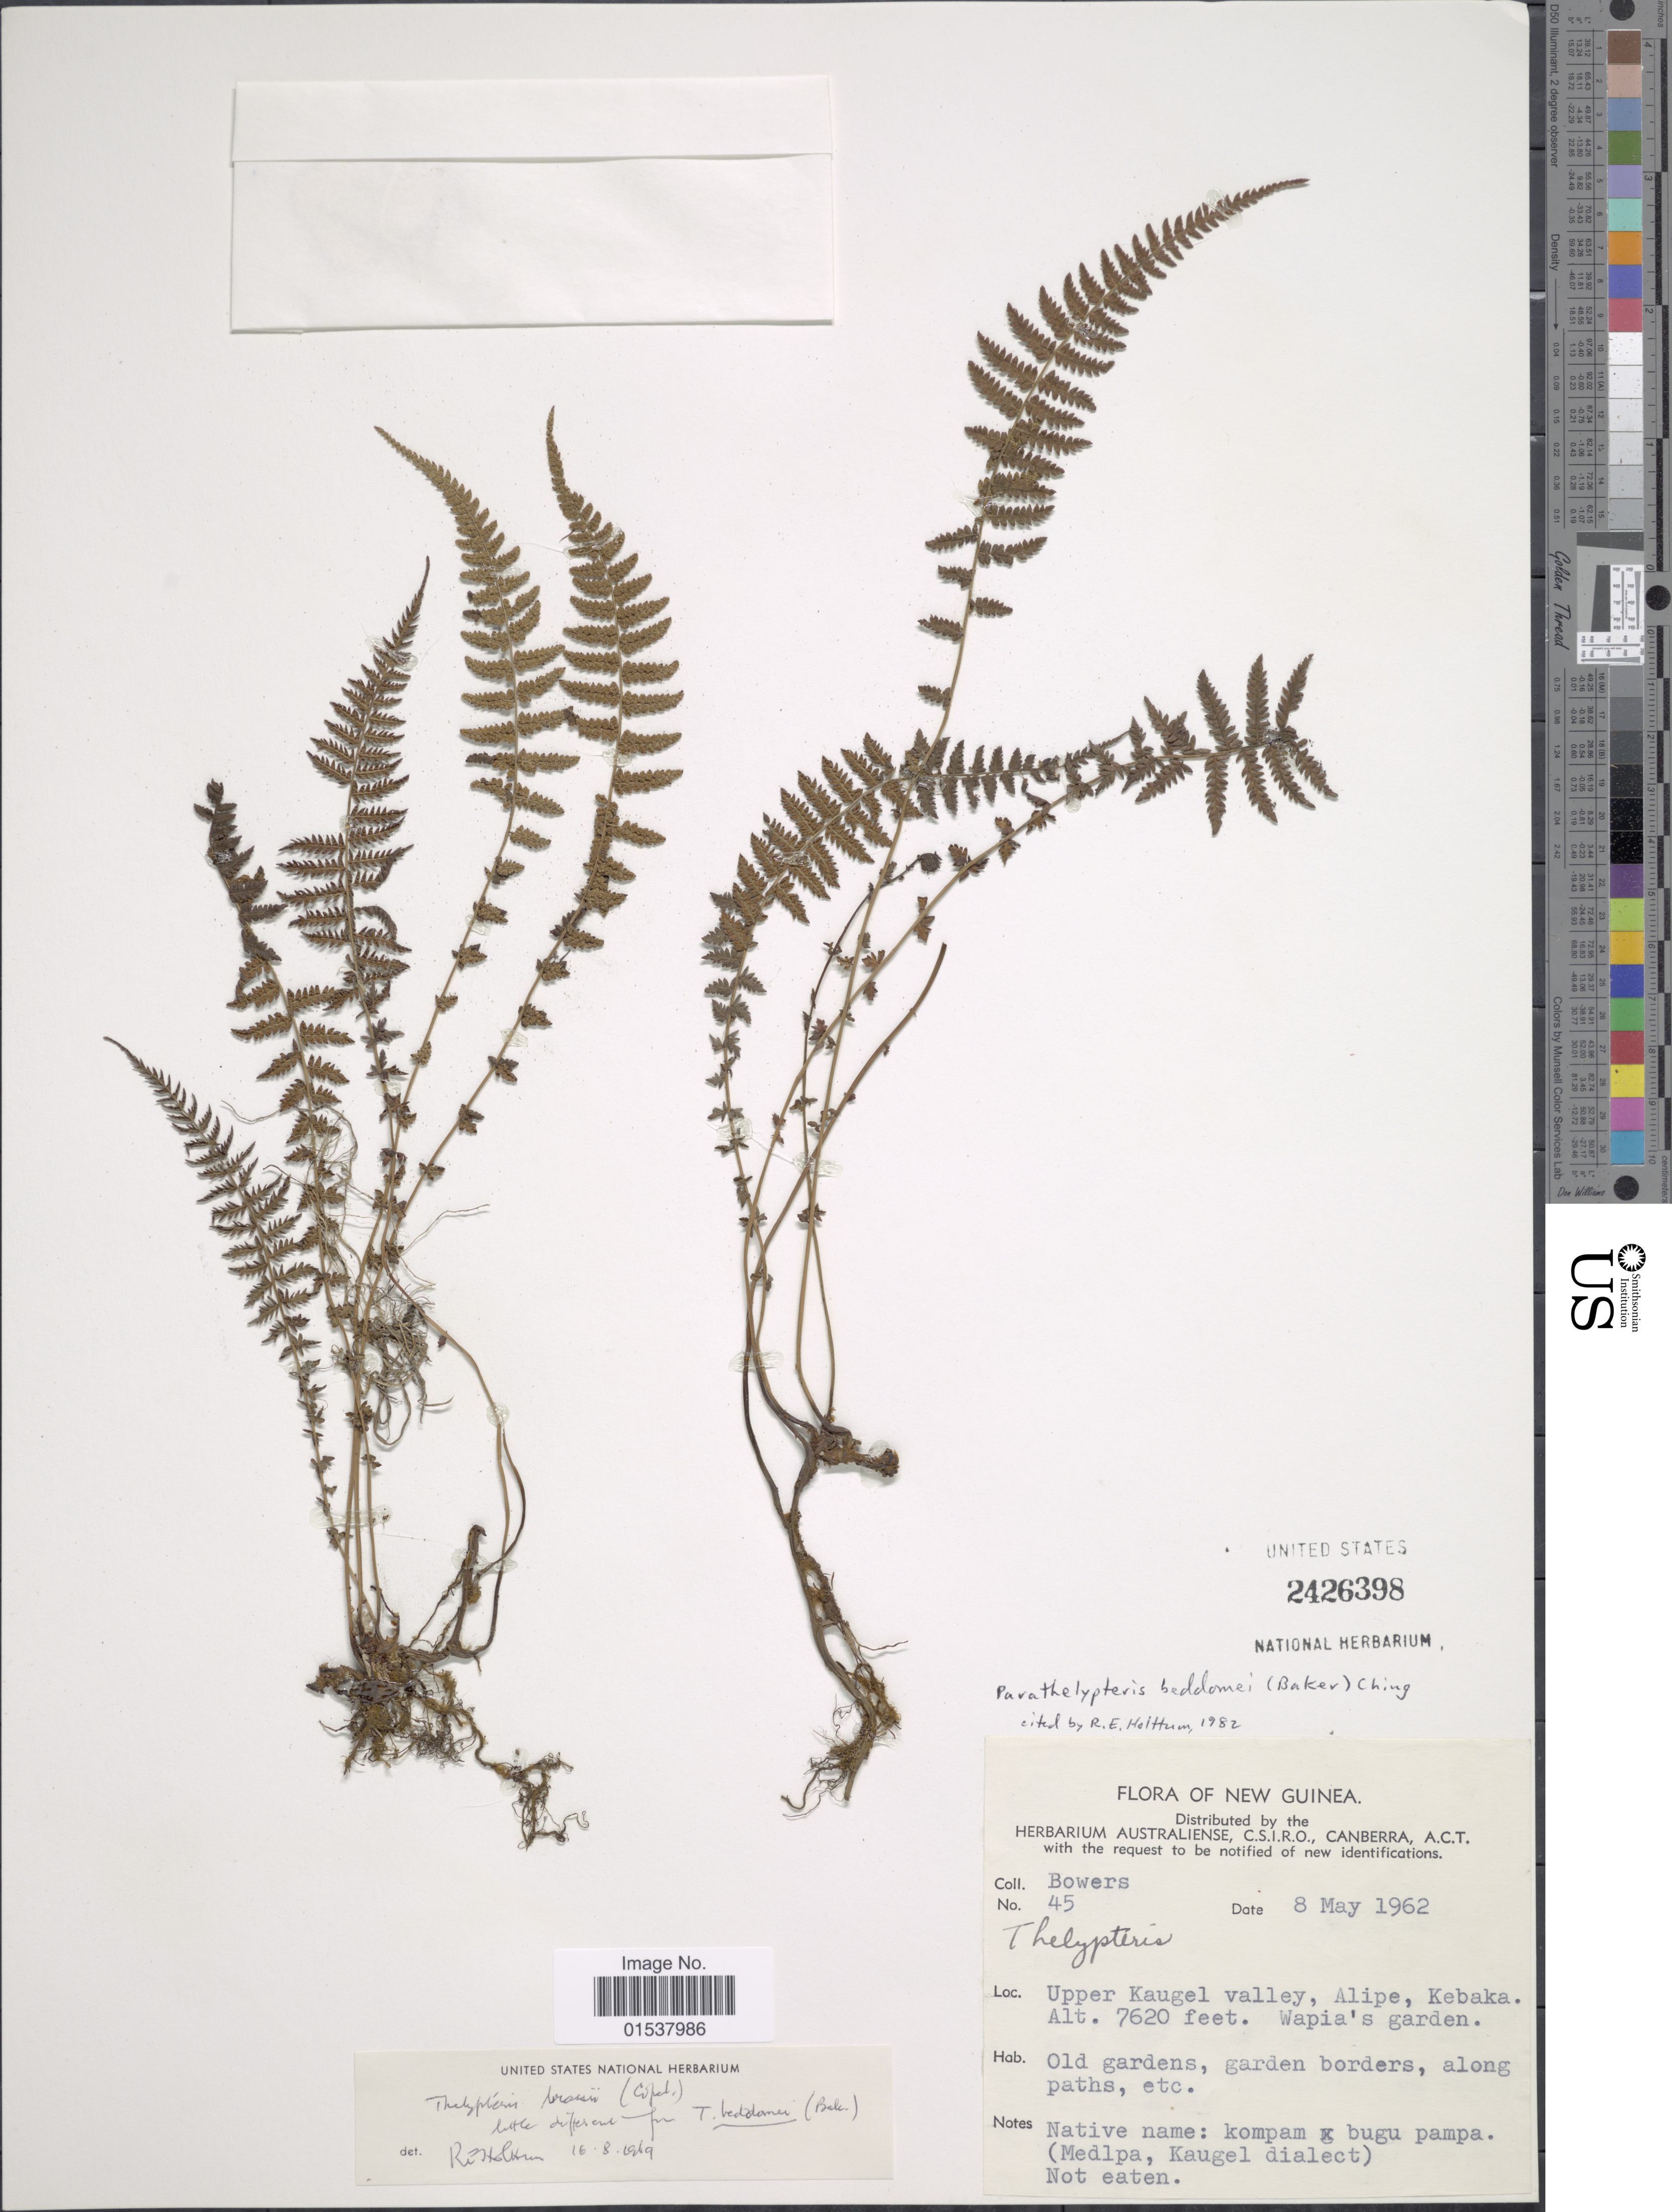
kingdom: Plantae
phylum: Tracheophyta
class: Polypodiopsida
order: Polypodiales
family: Thelypteridaceae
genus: Parathelypteris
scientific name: Parathelypteris beddomei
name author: (Baker) Ching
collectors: -. Bowers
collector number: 45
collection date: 1962-05-08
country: Papua New Guinea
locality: New Guinea, Upper Kaugel Valley, Alipe, Kebaka, Wapia's garden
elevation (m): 2323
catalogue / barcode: US 2426398